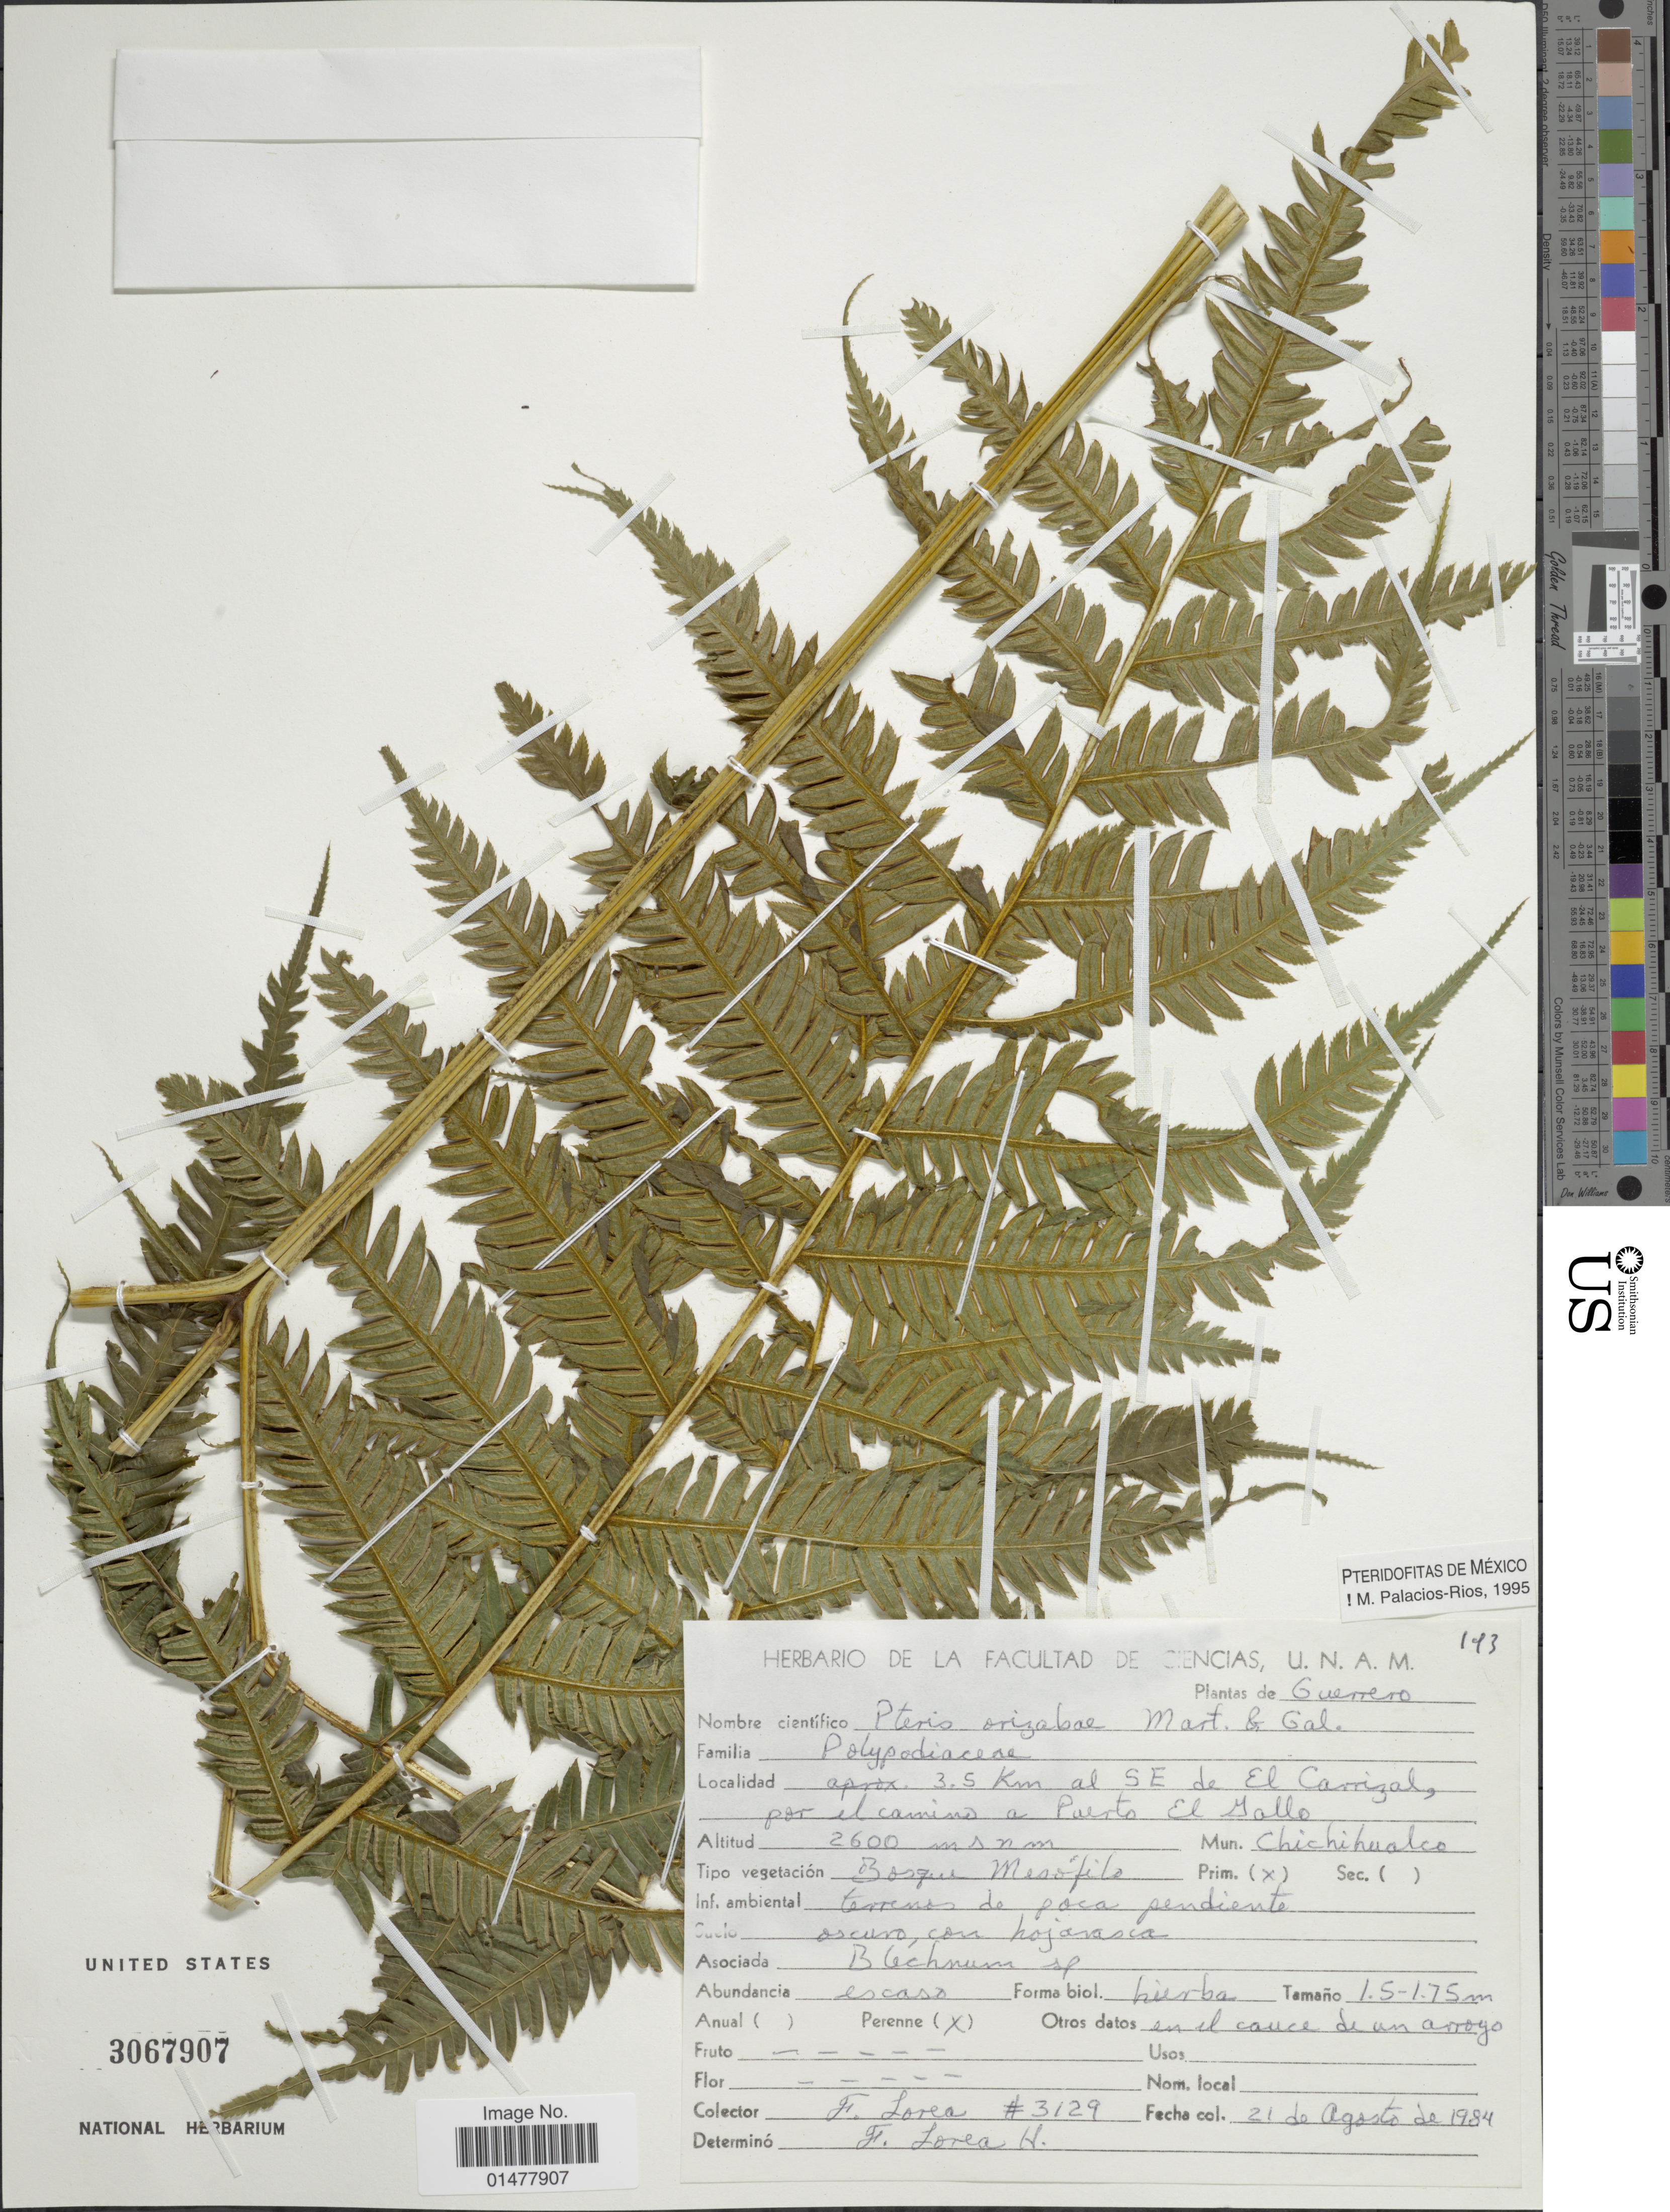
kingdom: Plantae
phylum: Tracheophyta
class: Polypodiopsida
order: Polypodiales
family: Pteridaceae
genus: Pteris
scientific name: Pteris orizabae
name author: M. Martens & Galeotti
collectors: F. Lorea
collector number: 3129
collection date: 1984-08-21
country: Mexico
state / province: Guerrero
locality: Plantas de Guerrero, aprox. 3.5km al SE de El Carrizal, por el camino a Puerto El Gallo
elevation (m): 2600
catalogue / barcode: US 3067907